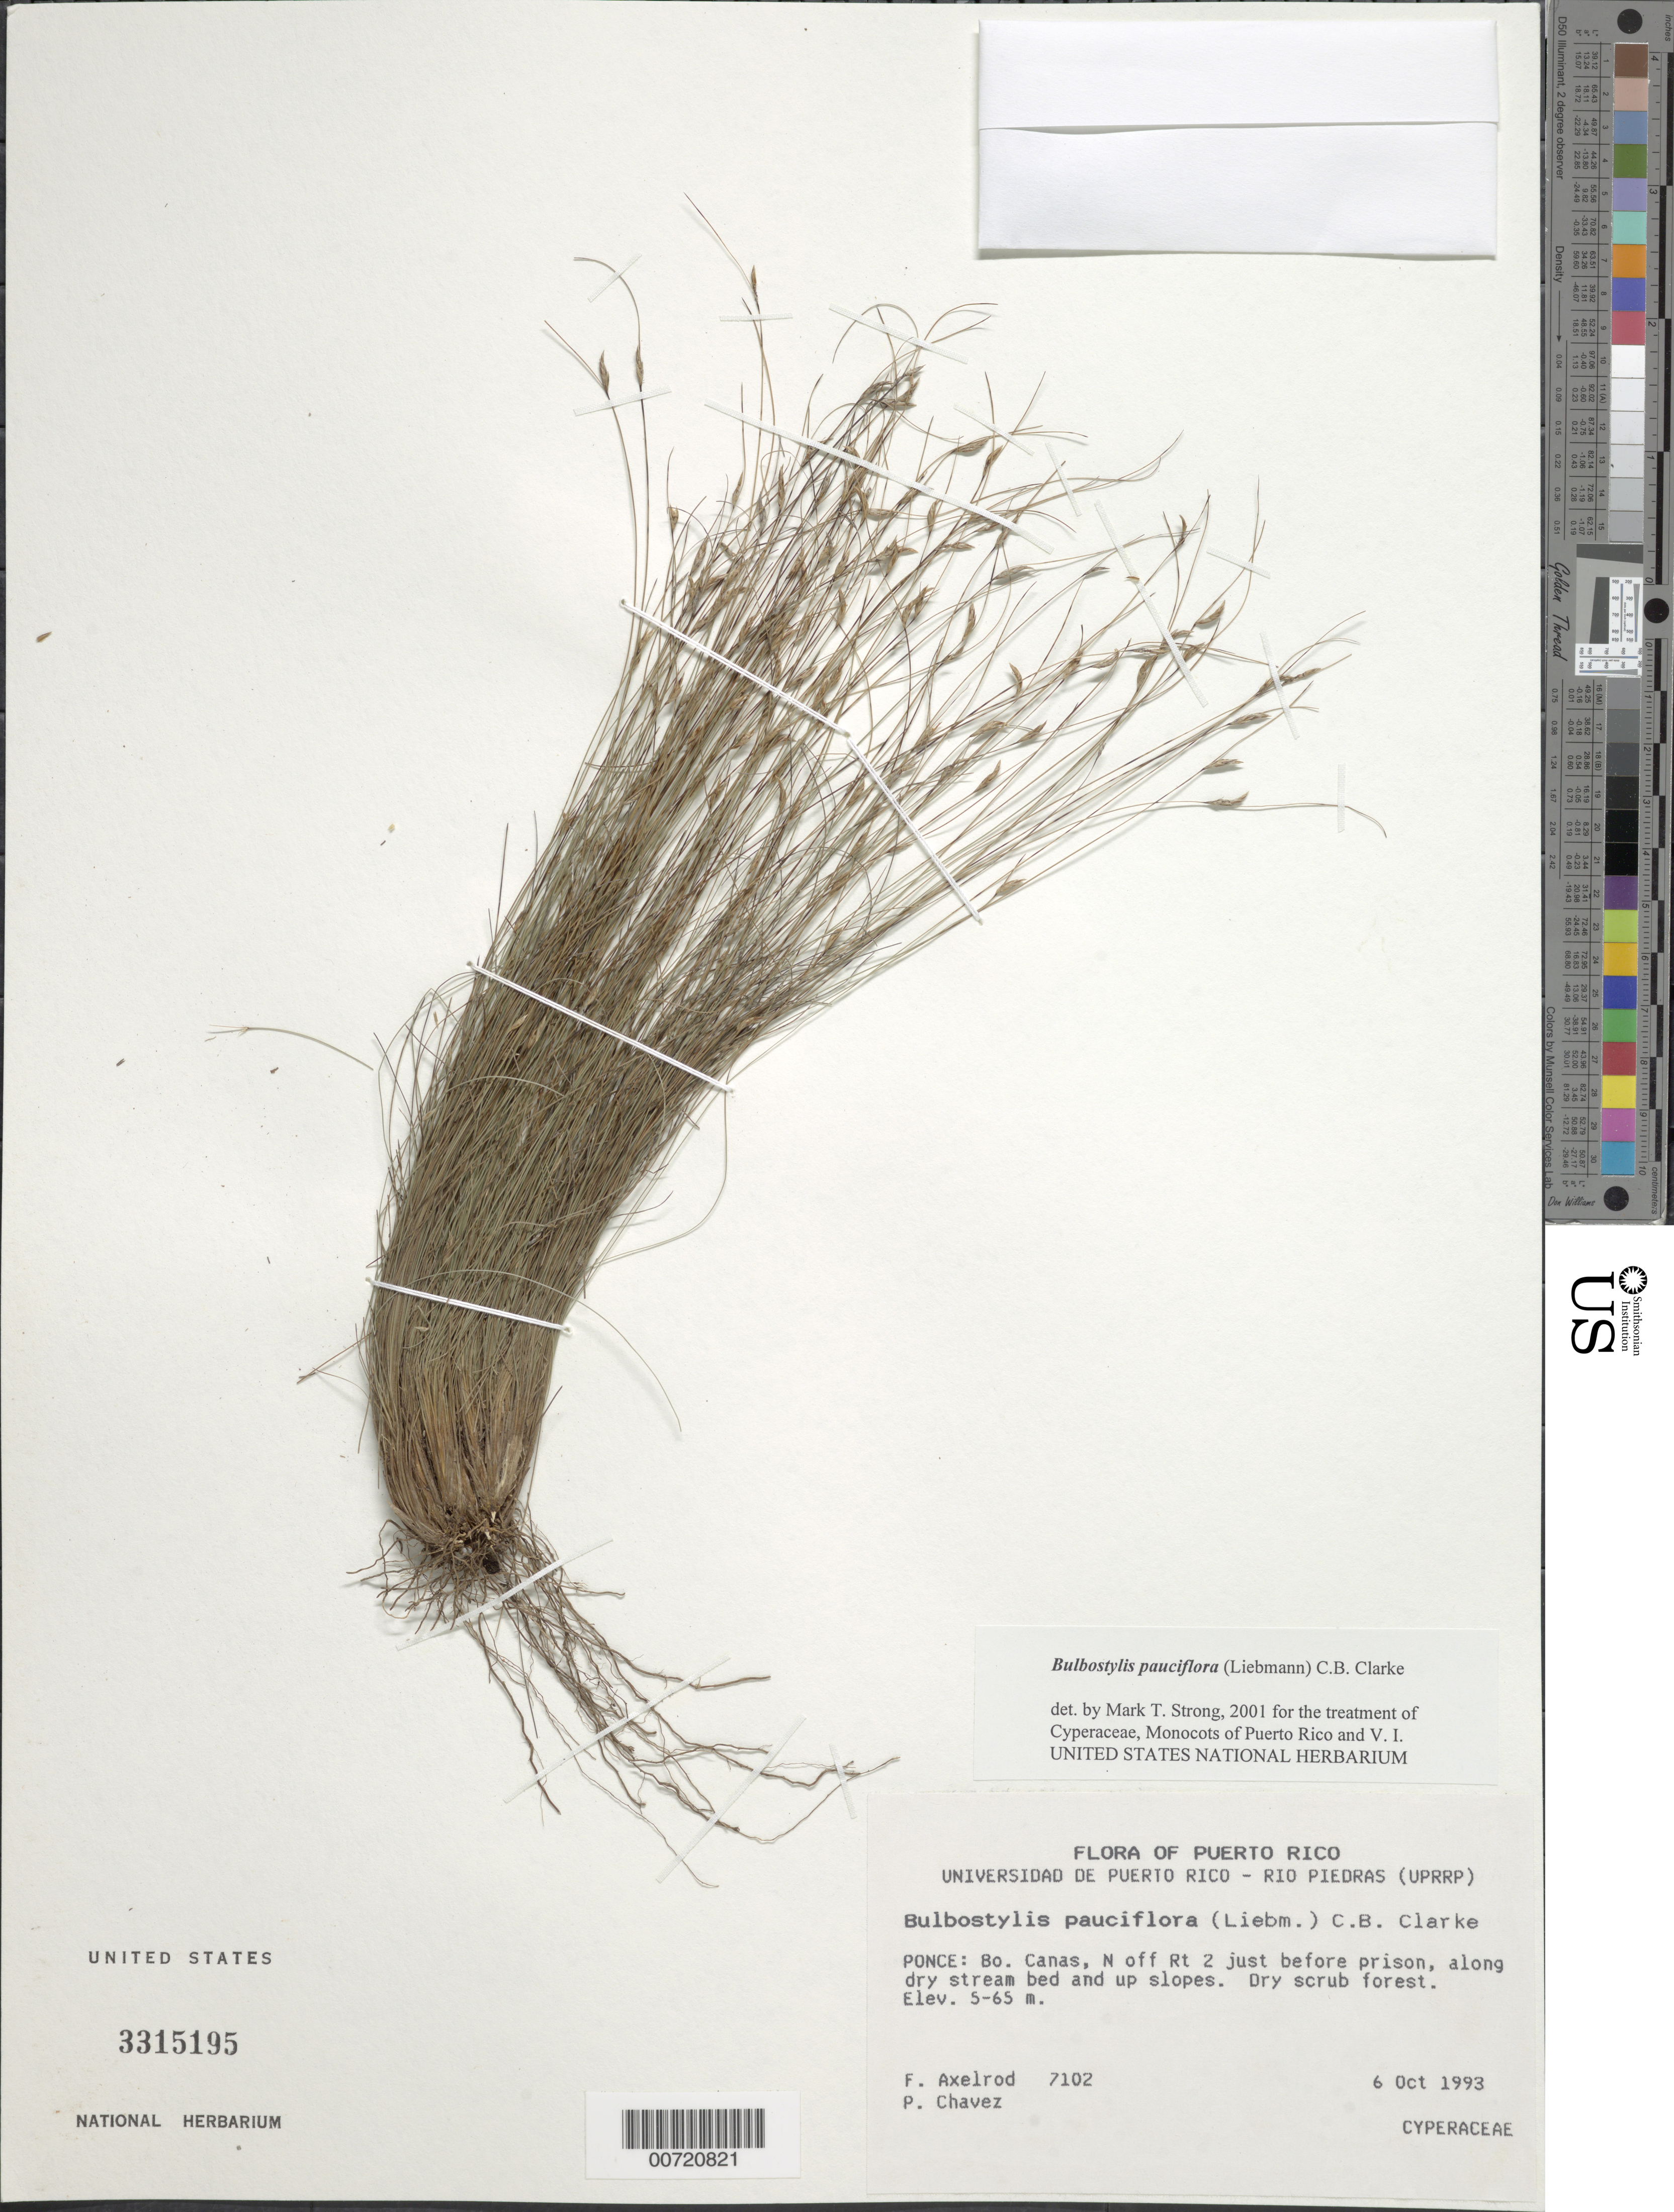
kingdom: Plantae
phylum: Tracheophyta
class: Liliopsida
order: Poales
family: Cyperaceae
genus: Bulbostylis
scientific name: Bulbostylis pauciflora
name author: (Liebm.) C.B. Clarke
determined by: Strong, M. T., (US), Smithsonian Institution - National Museum of Natural History (UNITED STATES)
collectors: F. S. Axelrod & P. Chavez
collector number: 7102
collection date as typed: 06 Oct 1993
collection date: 1993-10-06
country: Puerto Rico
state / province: Ponce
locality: Ponce: Bo. Canas, N off Rt. 2 just before prison.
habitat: Along dry stream bed and up slopes; dry scrub forest.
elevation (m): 5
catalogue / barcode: US 3315195